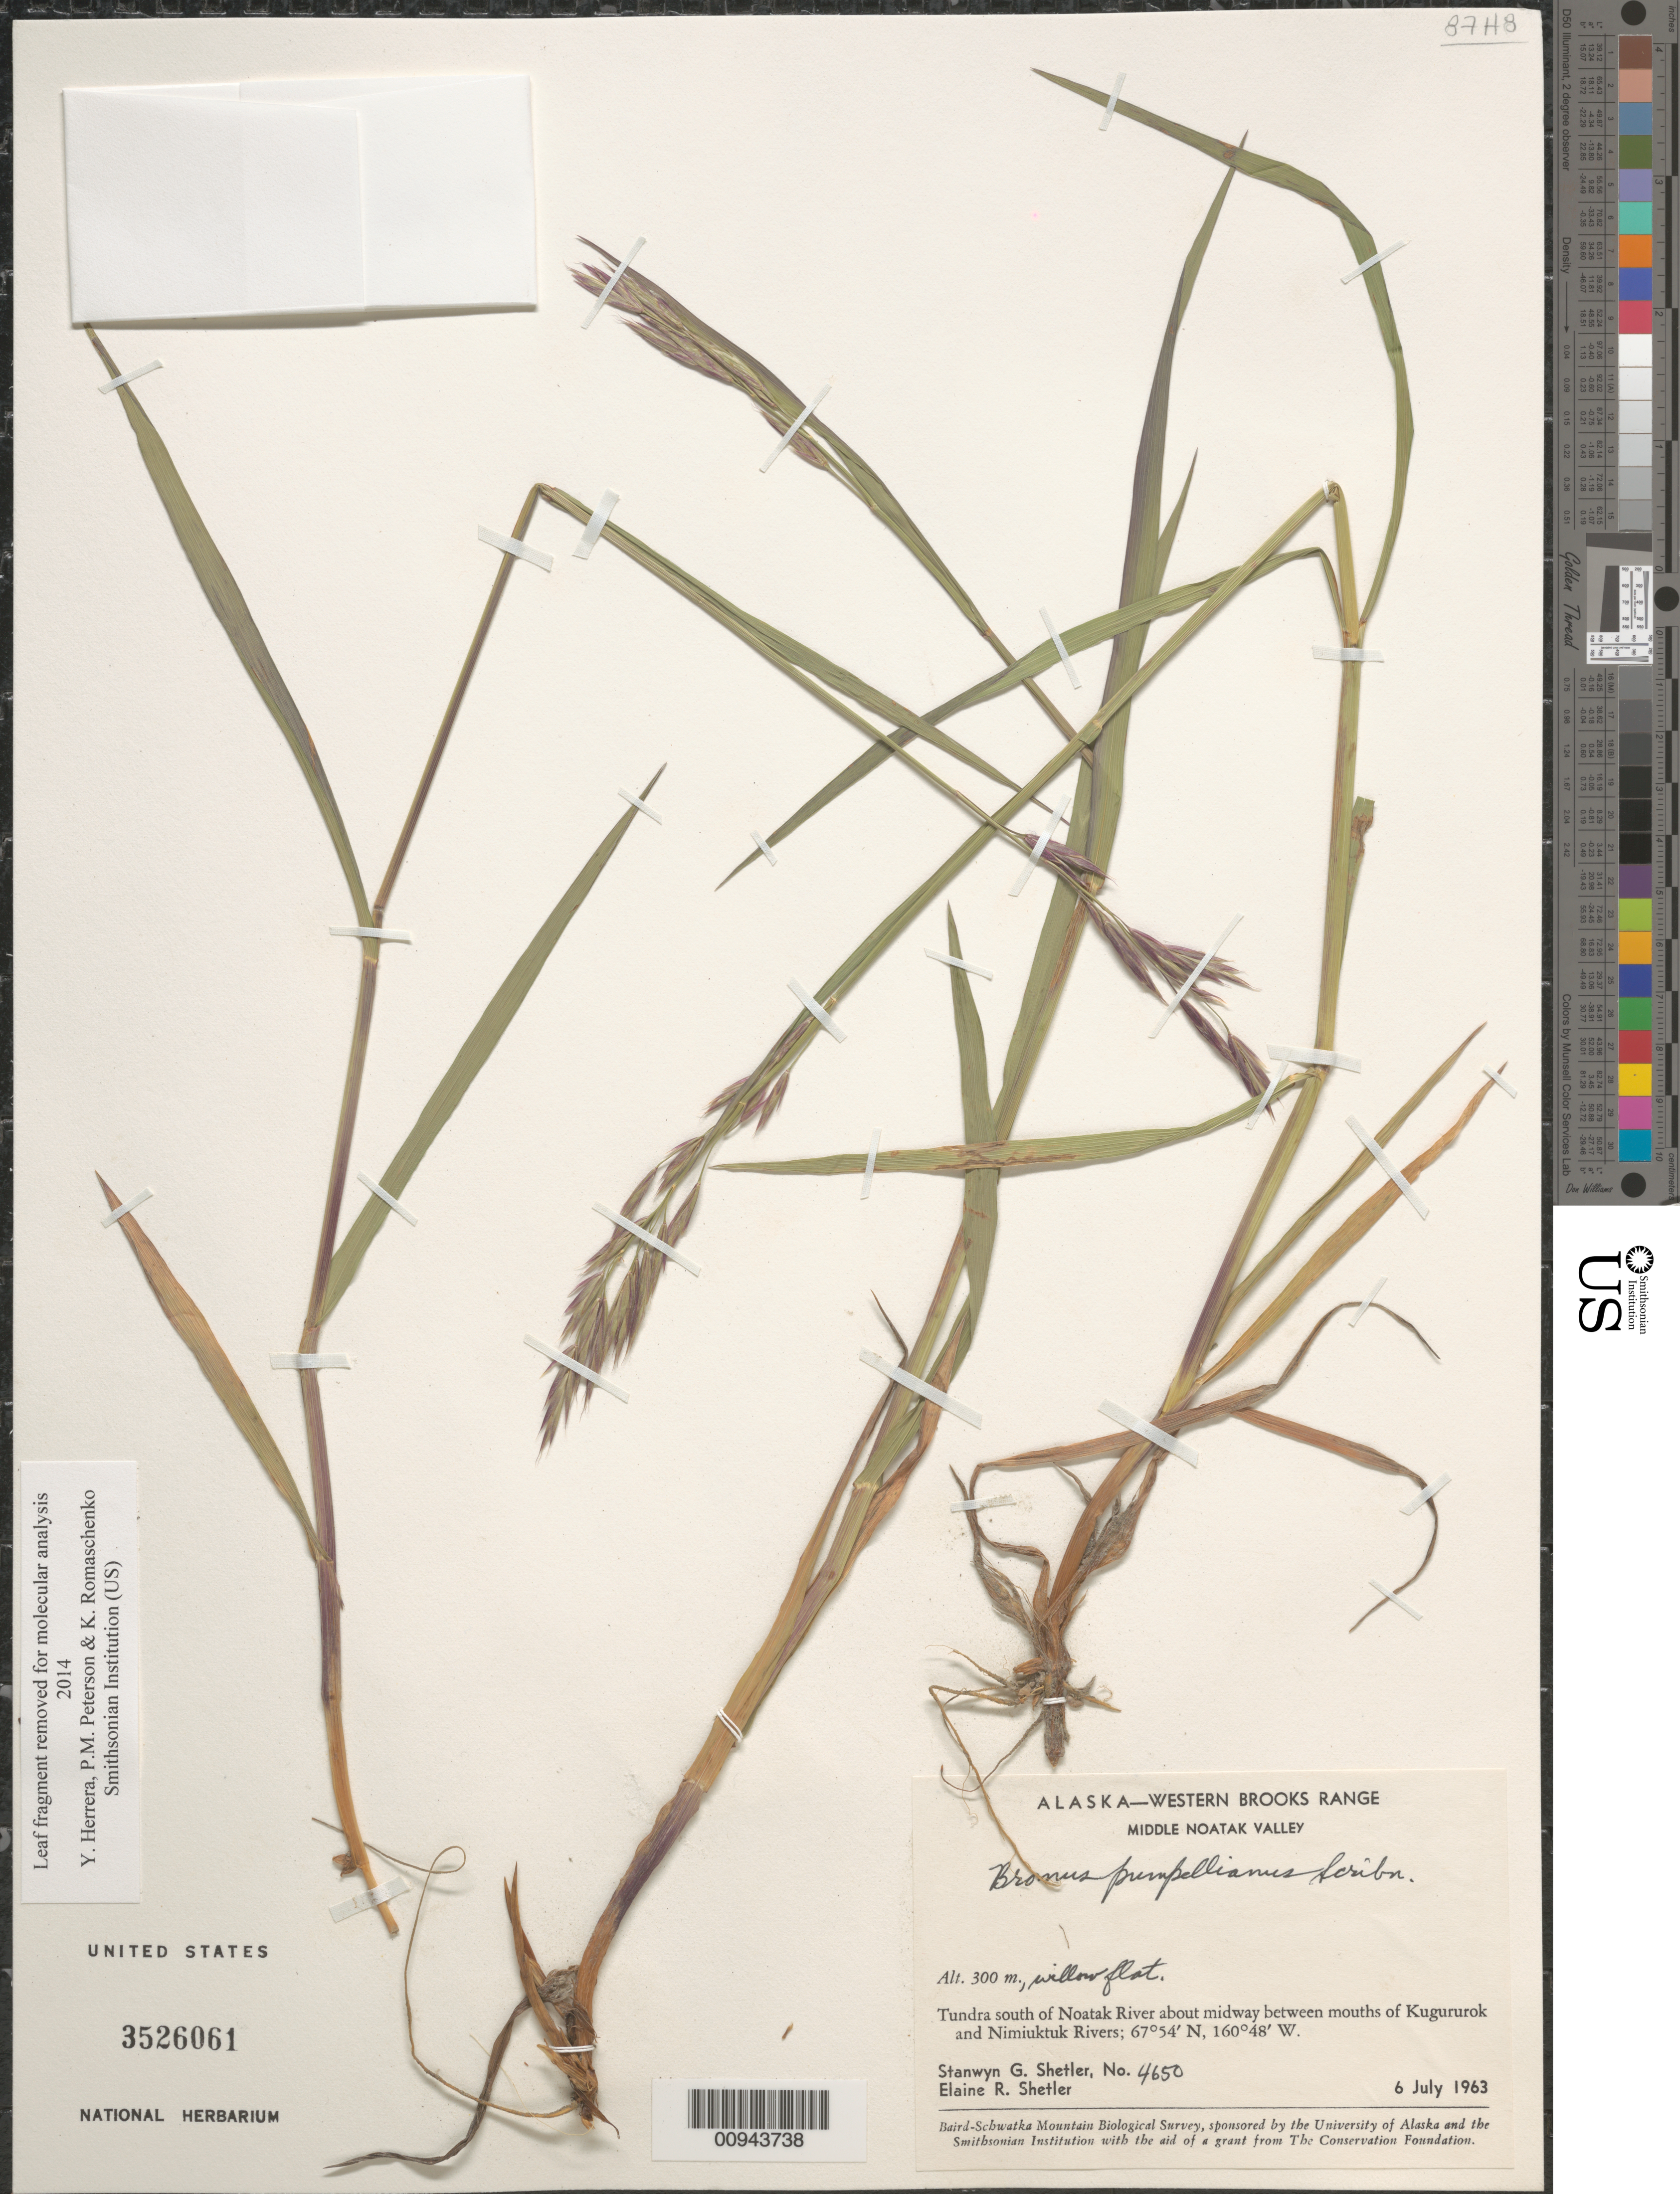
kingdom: Plantae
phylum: Tracheophyta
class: Liliopsida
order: Poales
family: Poaceae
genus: Bromus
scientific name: Bromus pumpellianus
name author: Scribn.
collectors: S. Shetler & E. R. Shetler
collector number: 4650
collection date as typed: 06 Jul 1963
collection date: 1963-07-06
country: United States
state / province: Alaska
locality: S of Noatak River about midway between mouths of Kugururok and Nimiuktuk Rivers. Western Brooks Range, Middle Noatak Valley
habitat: Tundra. Willow flat.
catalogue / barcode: US 3526061